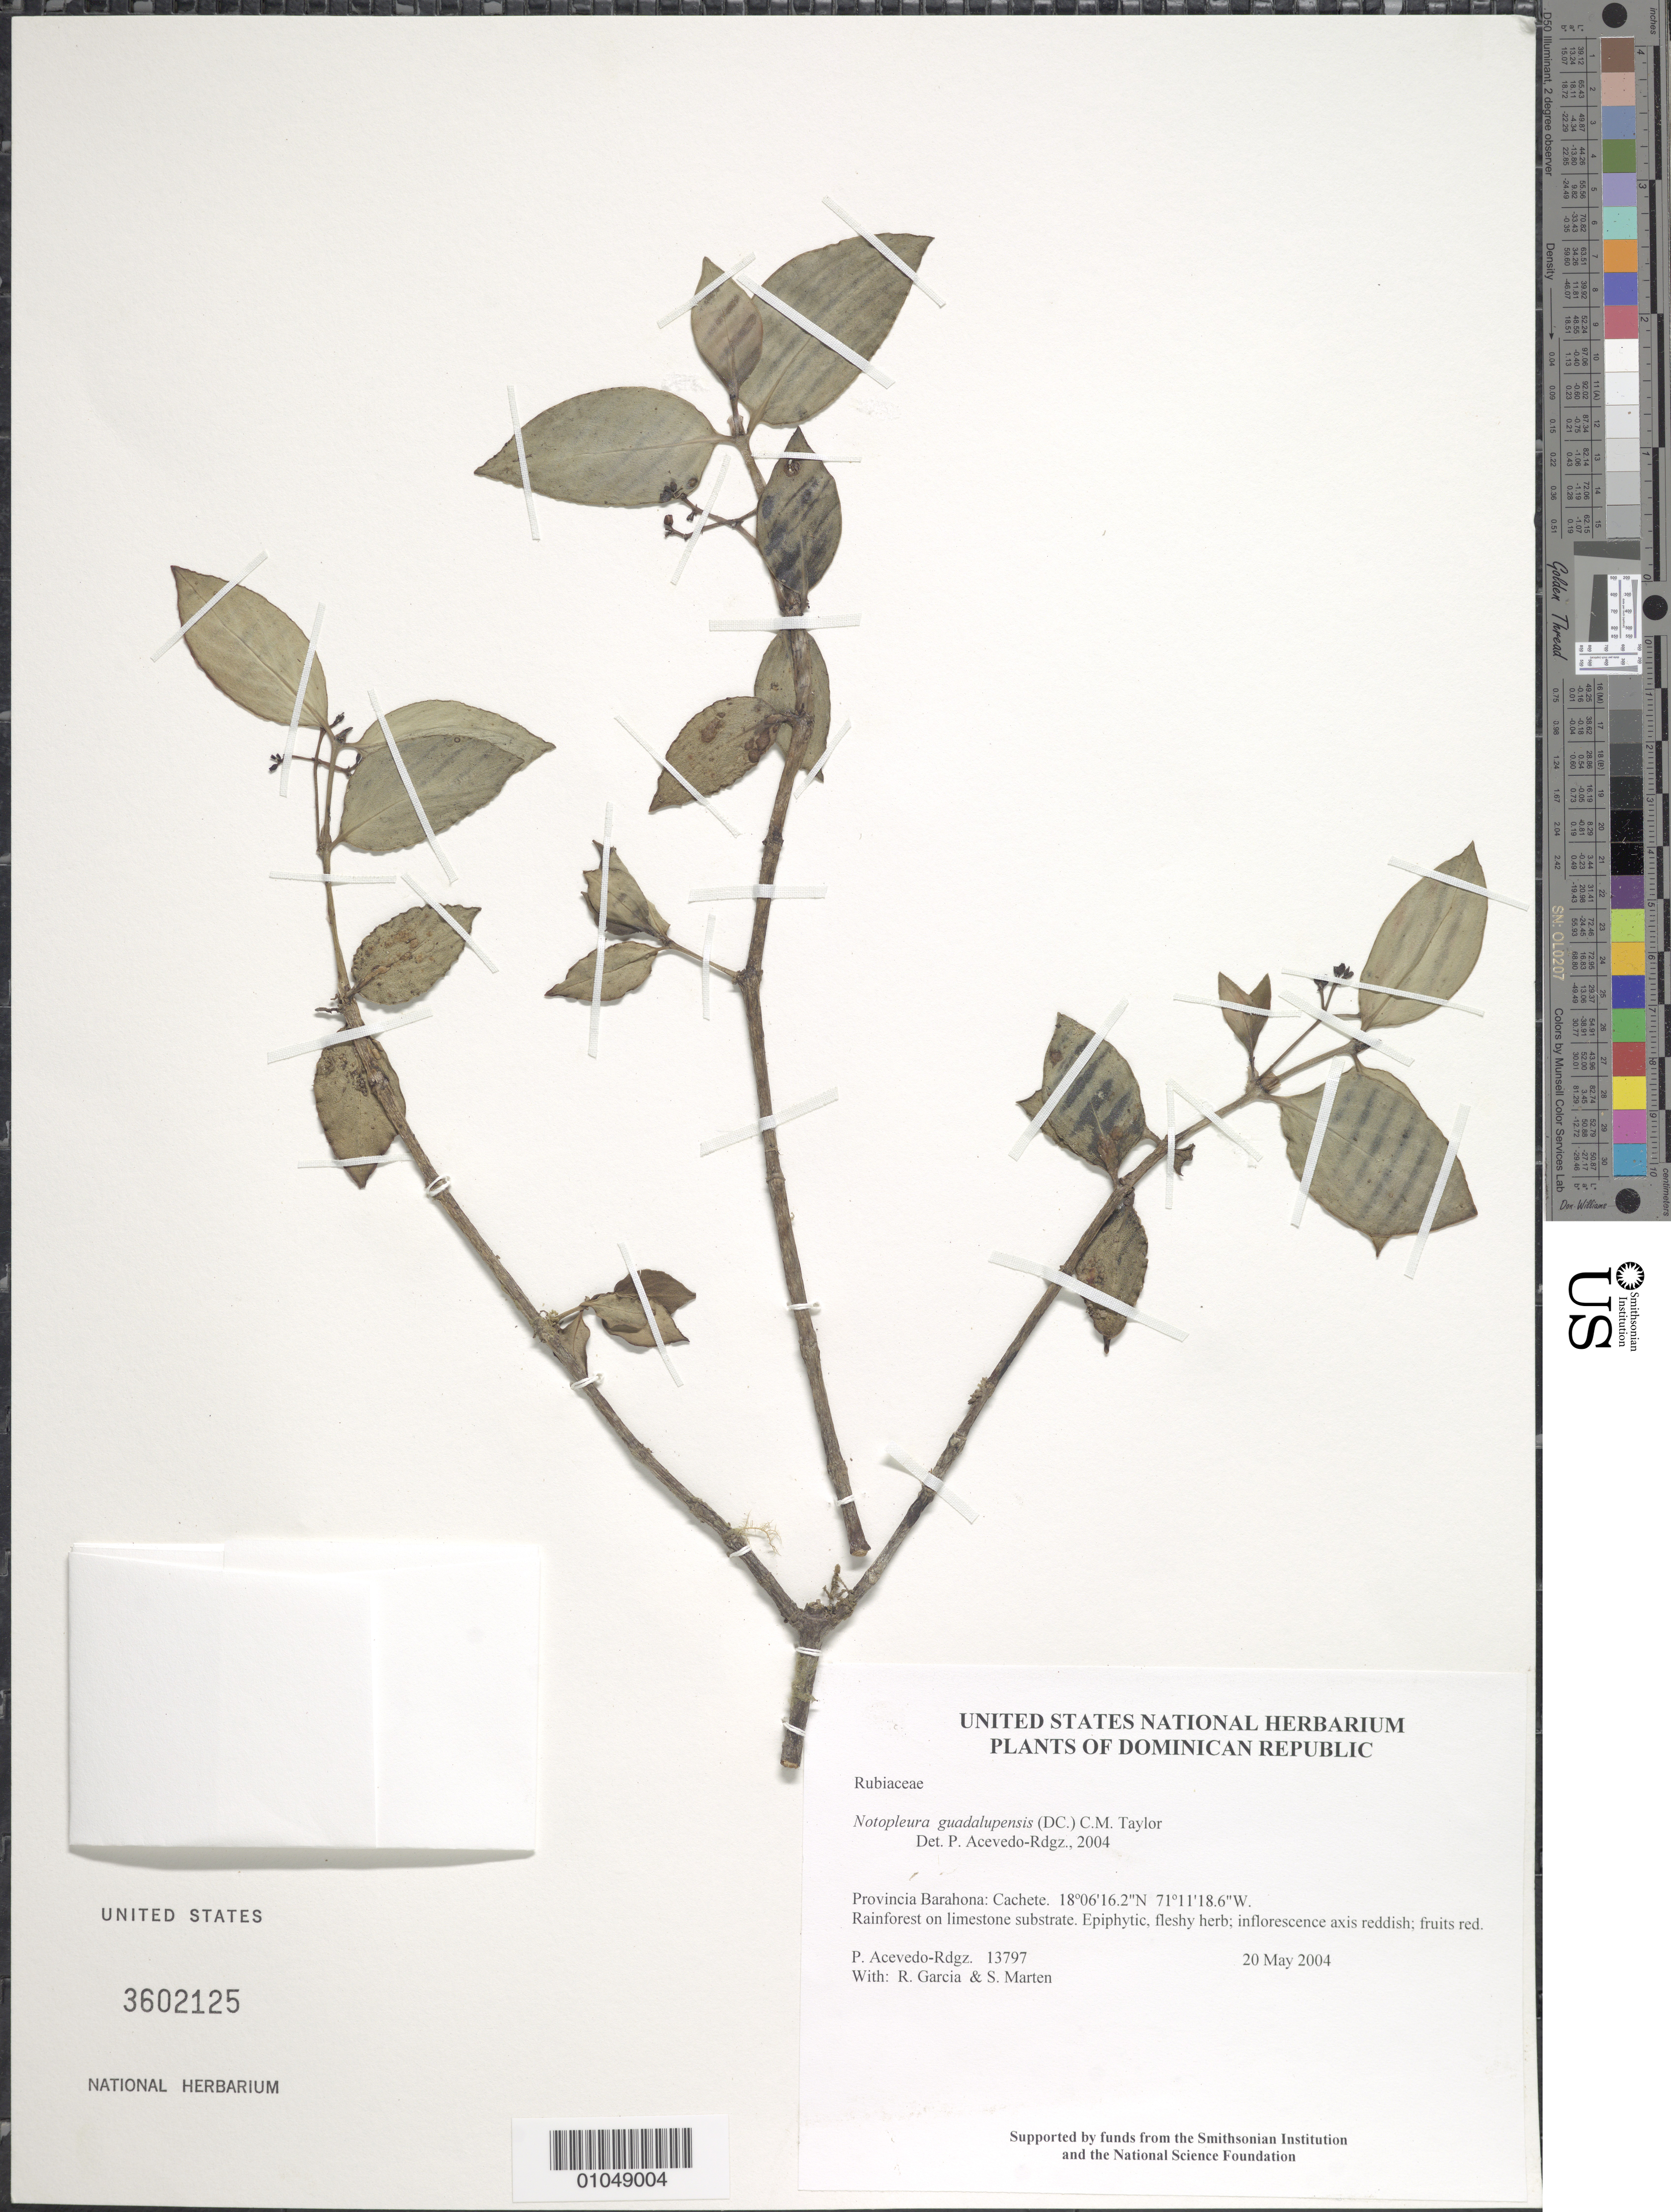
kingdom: Plantae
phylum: Tracheophyta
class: Magnoliopsida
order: Gentianales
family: Rubiaceae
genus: Notopleura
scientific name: Notopleura guadalupensis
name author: (DC.) C.M. Taylor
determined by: Acevedo-Rodríguez, P., (BOT), Smithsonian Institution - National Museum of Natural History (UNITED STATES)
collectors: P. Acevedo-Rodr., R. G. García & S. Marten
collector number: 13797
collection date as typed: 20 May 2004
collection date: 2004-05-20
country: Dominican Republic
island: Hispaniola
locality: Provincia Barahona: Cachete.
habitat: Rainforest on limestone substrate.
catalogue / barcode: US 3602125